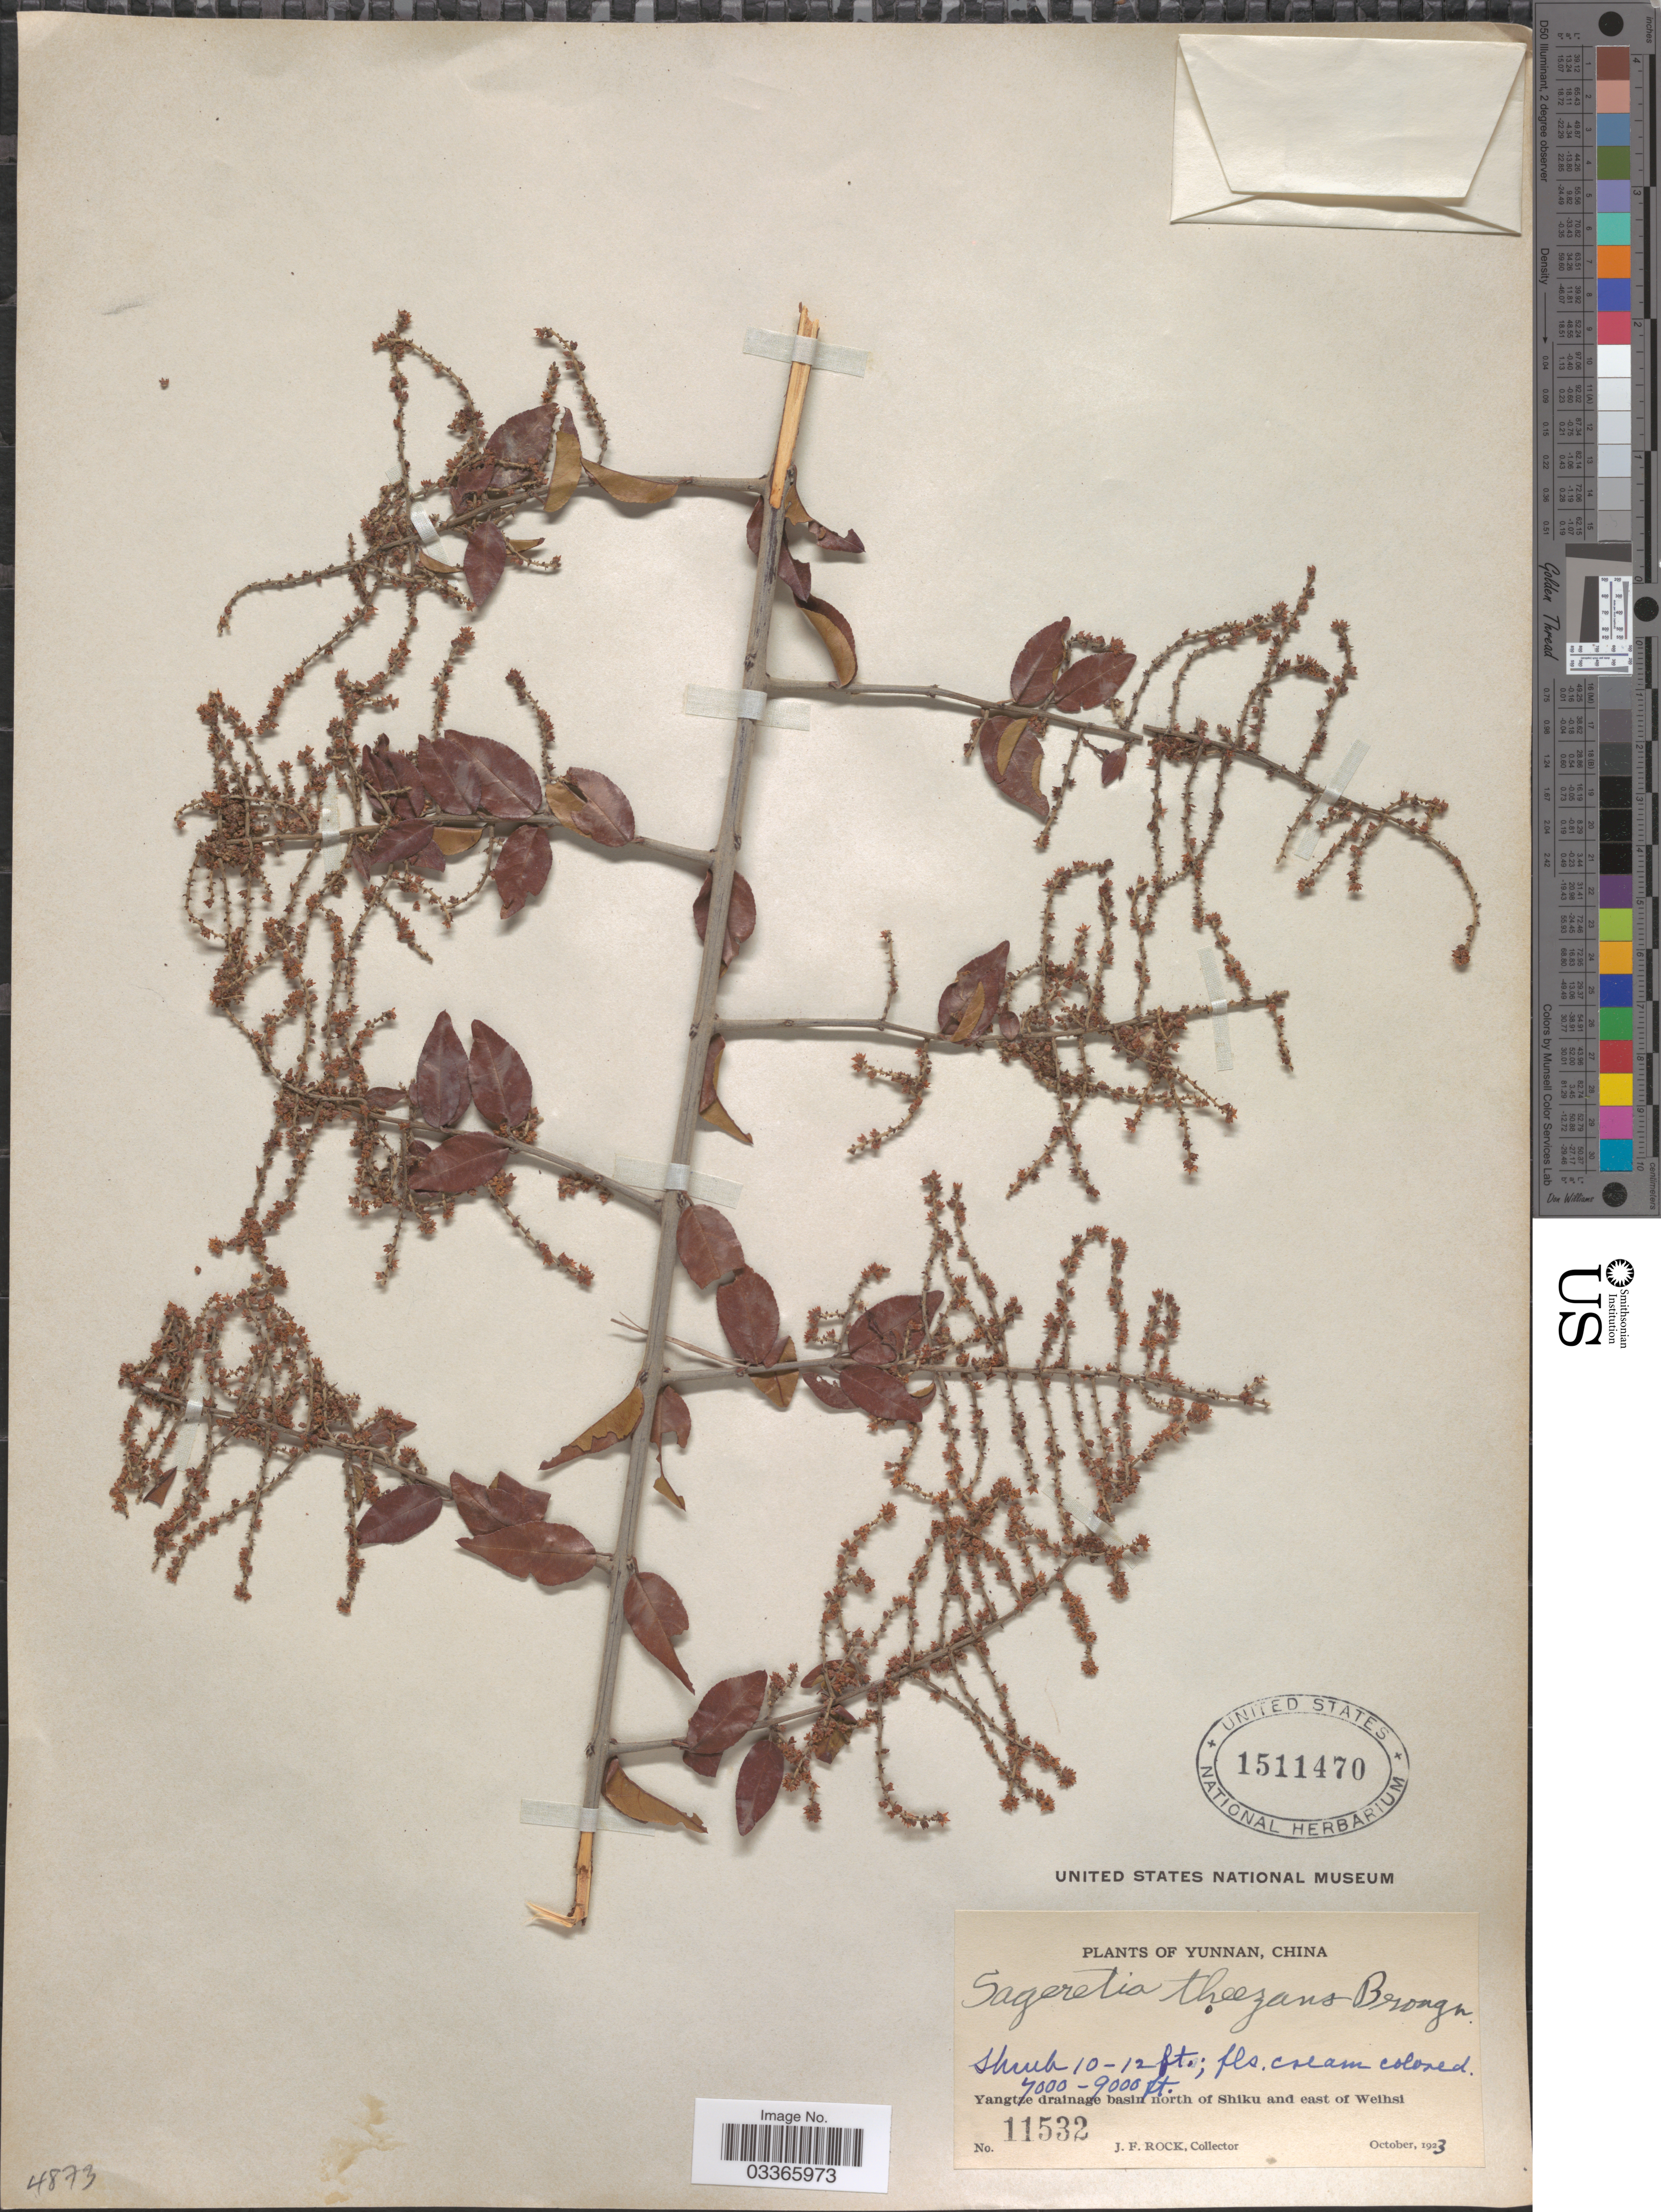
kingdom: Plantae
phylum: Tracheophyta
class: Magnoliopsida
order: Rosales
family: Rhamnaceae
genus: Sageretia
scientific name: Sageretia thea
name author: (Osbeck) M.C. Johnst.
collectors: J. Rock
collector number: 11532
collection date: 1903-10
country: China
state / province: Yunnan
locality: Yangtze drainage basin north of Shiku east of Weihsi.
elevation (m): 2134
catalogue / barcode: US 1511470